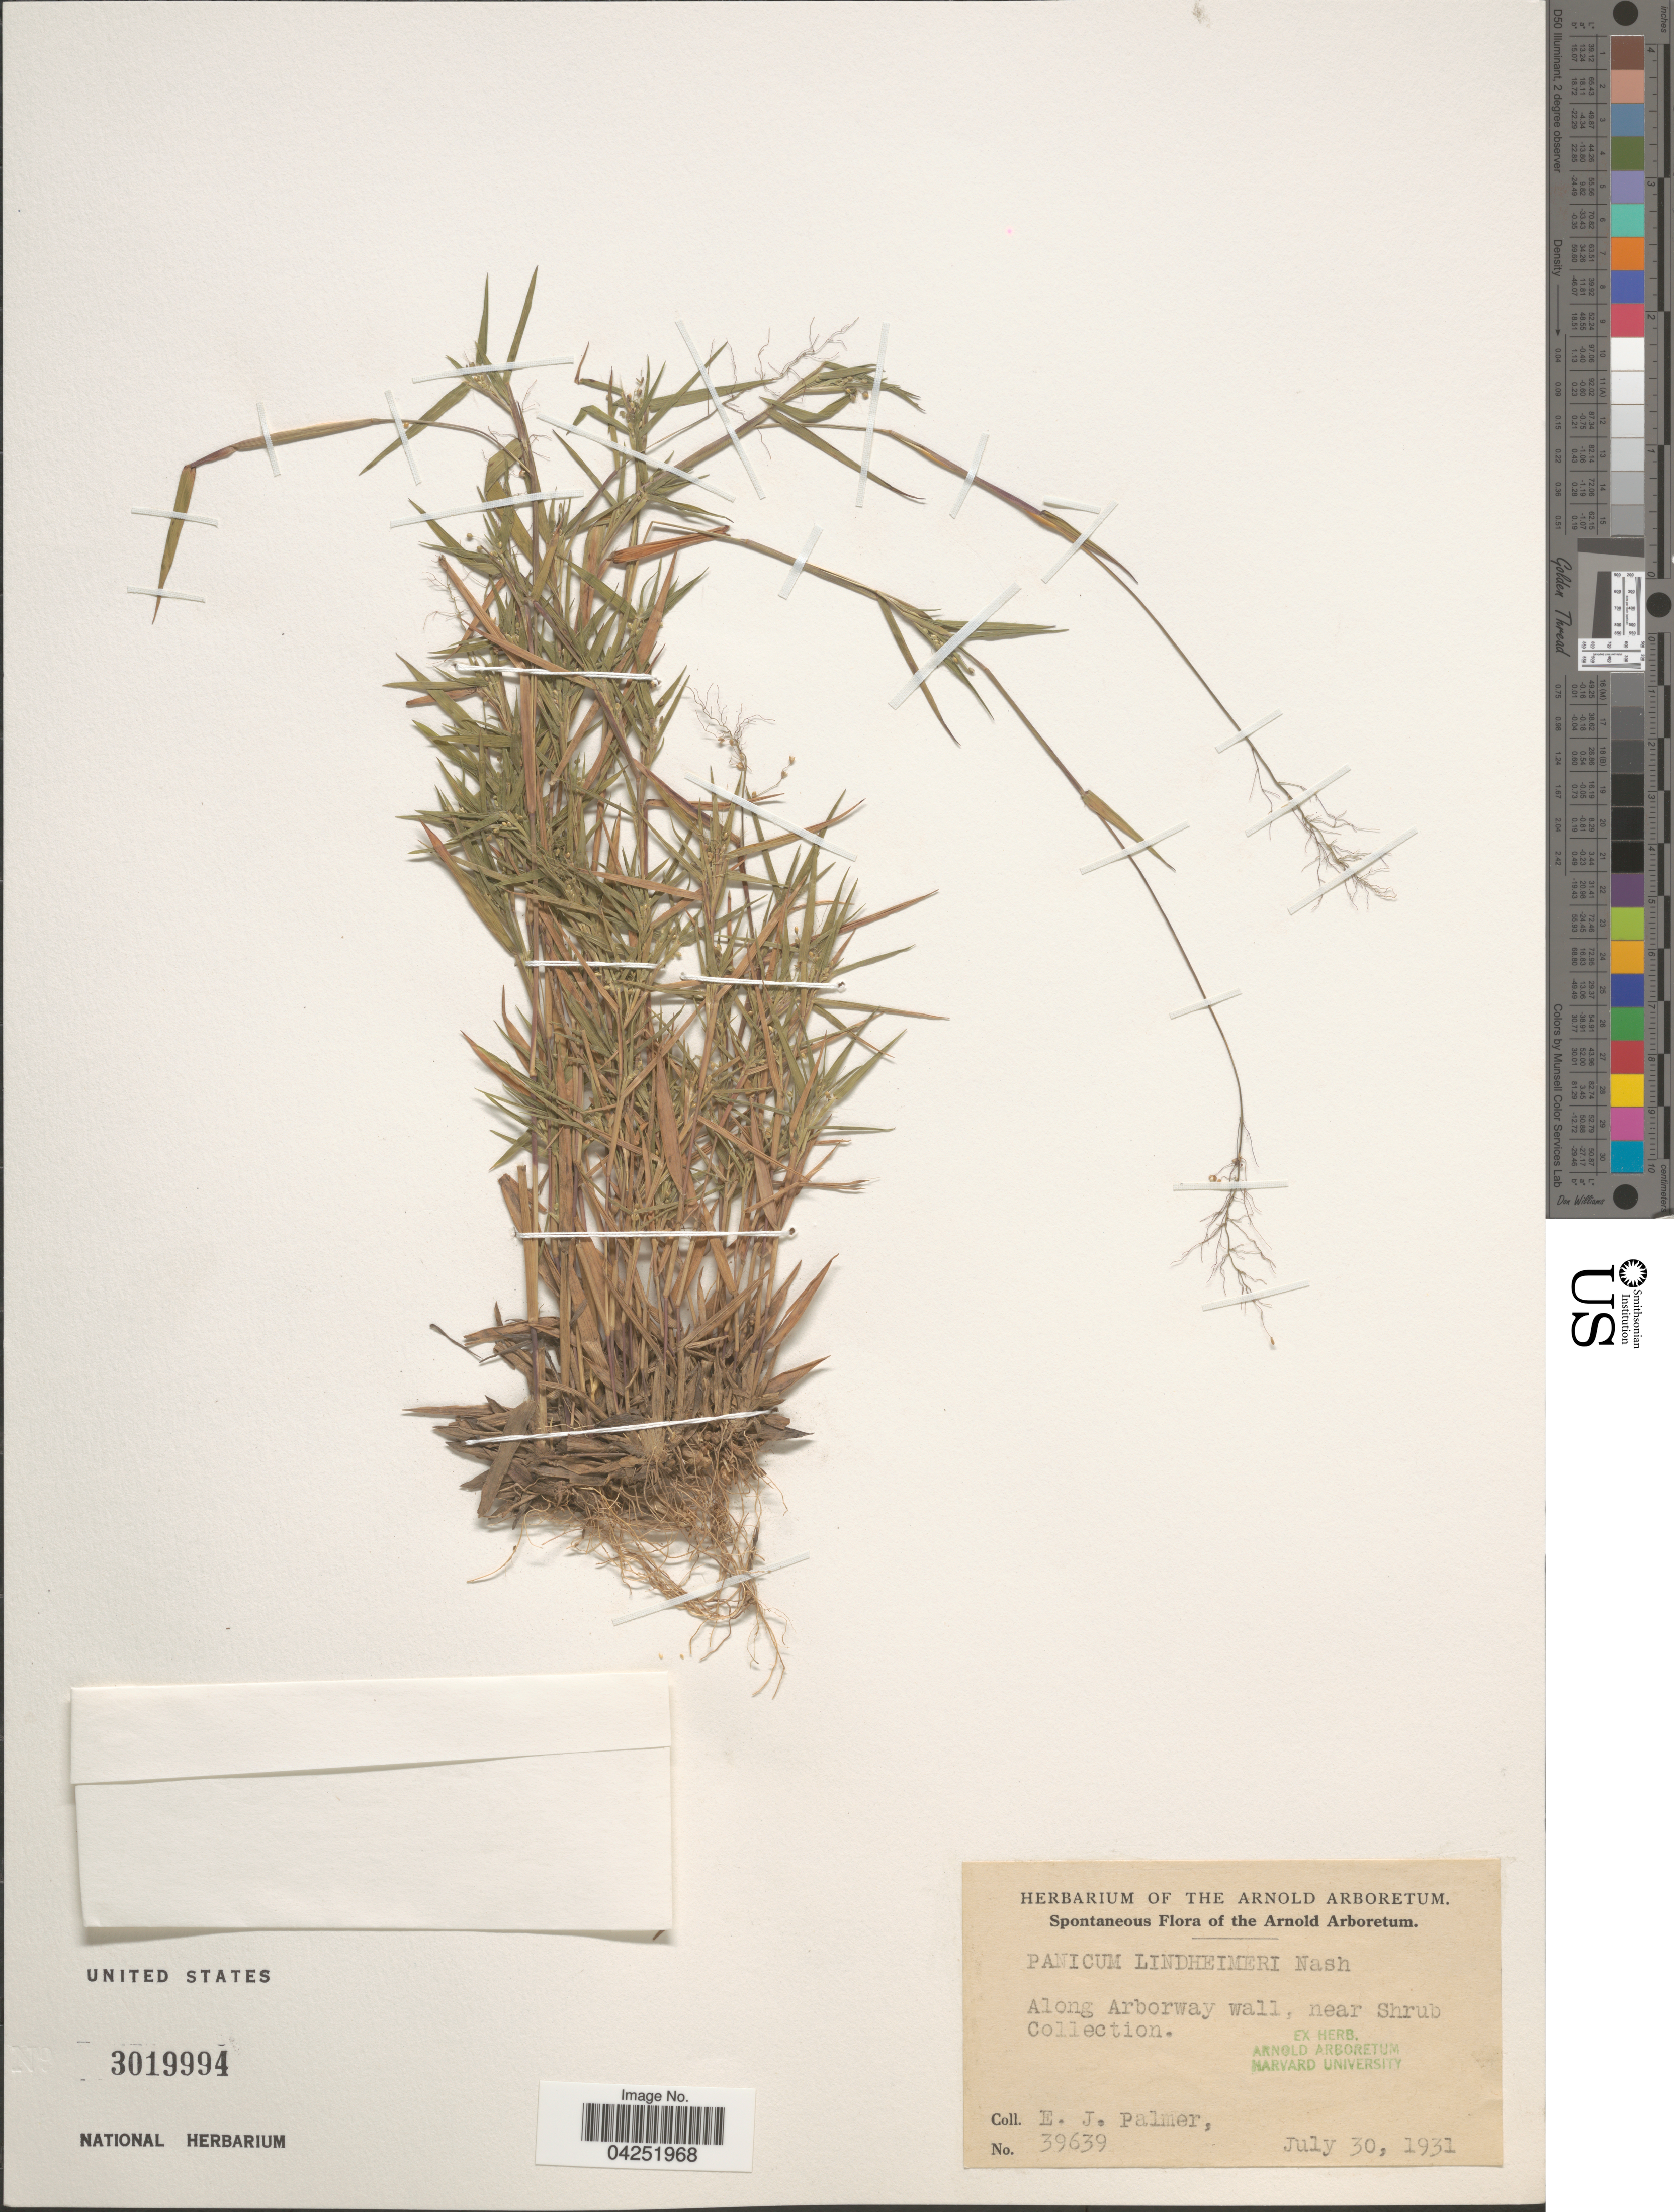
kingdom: Plantae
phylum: Tracheophyta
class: Liliopsida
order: Poales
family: Poaceae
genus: Dichanthelium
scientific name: Dichanthelium acuminatum var. lindheimeri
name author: (Nash) Gould & C.A. Clark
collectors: E. J. Palmer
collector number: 39639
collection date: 1931-07-30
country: United States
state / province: Massachusetts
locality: The Arnold Arboretum. Along Arborway wall, near Shrub Collection.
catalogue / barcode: US 3019994